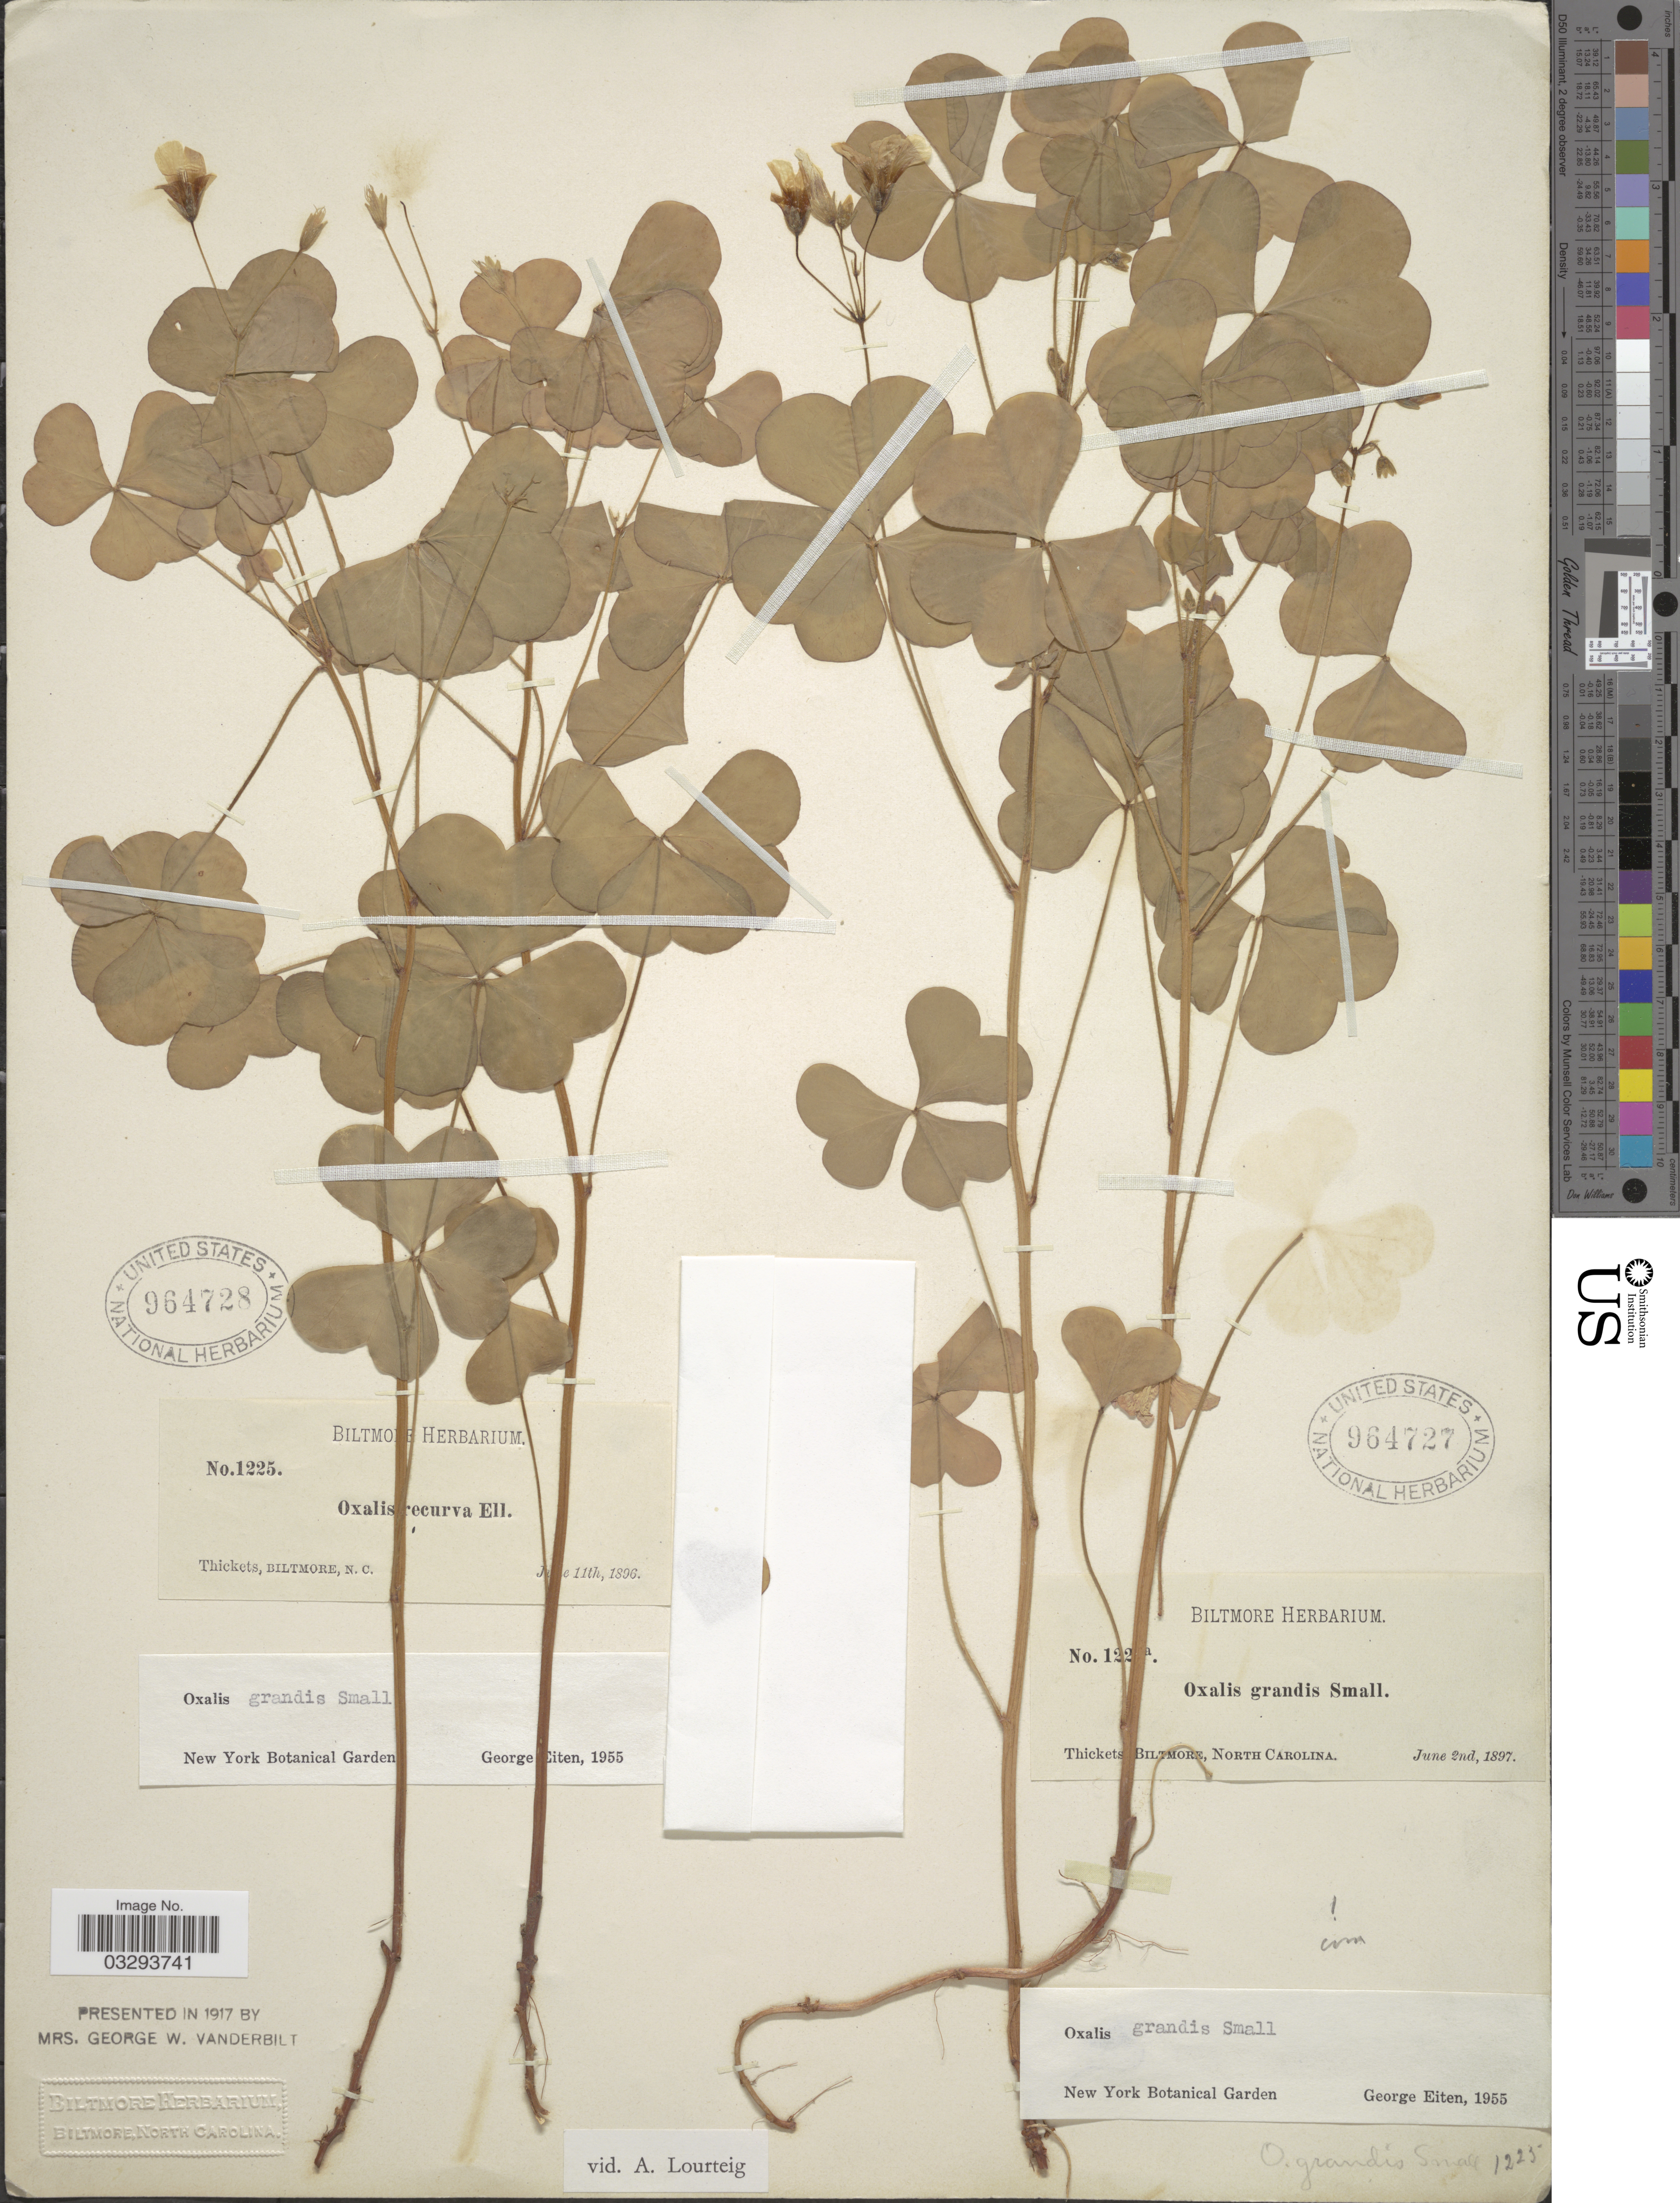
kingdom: Plantae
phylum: Tracheophyta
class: Magnoliopsida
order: Oxalidales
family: Oxalidaceae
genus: Oxalis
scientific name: Oxalis grandis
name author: Small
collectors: ex herb. Biltmore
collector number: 1225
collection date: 1896-06-11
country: United States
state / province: North Carolina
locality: Thickets, Biltmore.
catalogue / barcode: US 964728-2